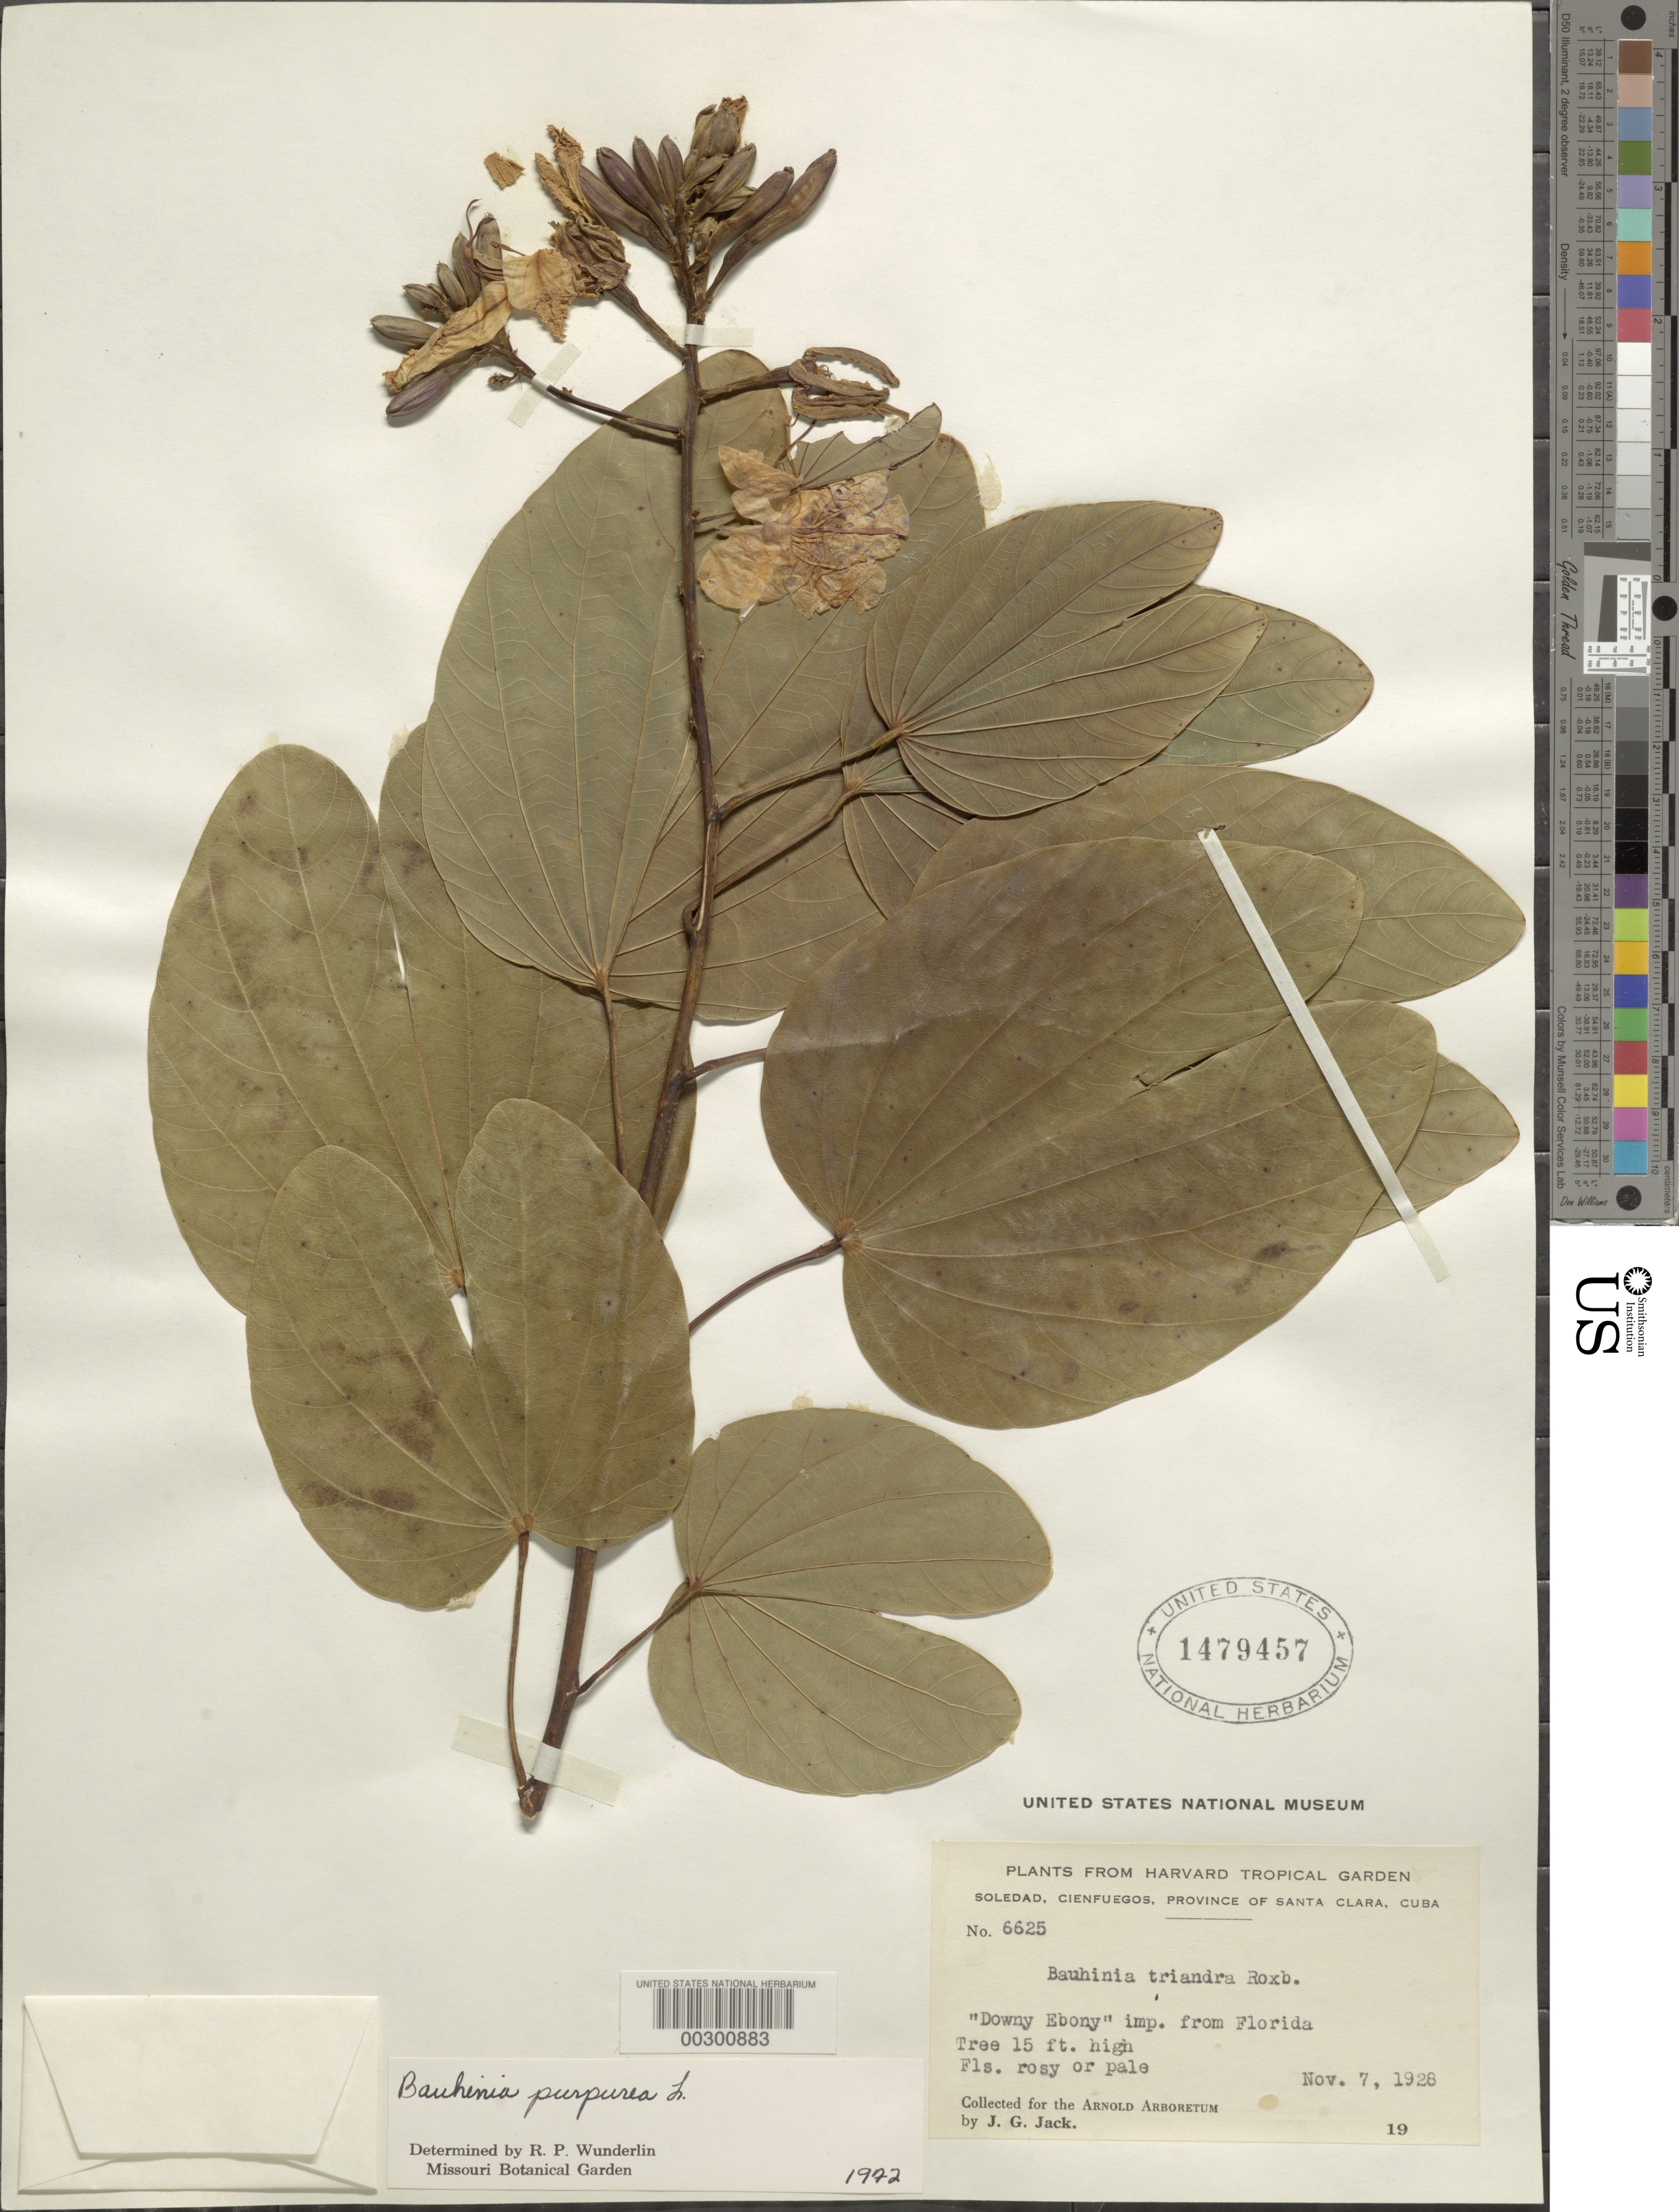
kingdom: Plantae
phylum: Tracheophyta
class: Magnoliopsida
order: Fabales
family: Fabaceae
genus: Bauhinia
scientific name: Bauhinia purpurea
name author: L.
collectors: J. G. Jack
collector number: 6625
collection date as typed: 07 Nov 1928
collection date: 1928-11-07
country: Cuba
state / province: Las Villas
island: Greater Antilles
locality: Harvard tropical garden, soledad, cienfuegos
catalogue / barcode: US 1479457